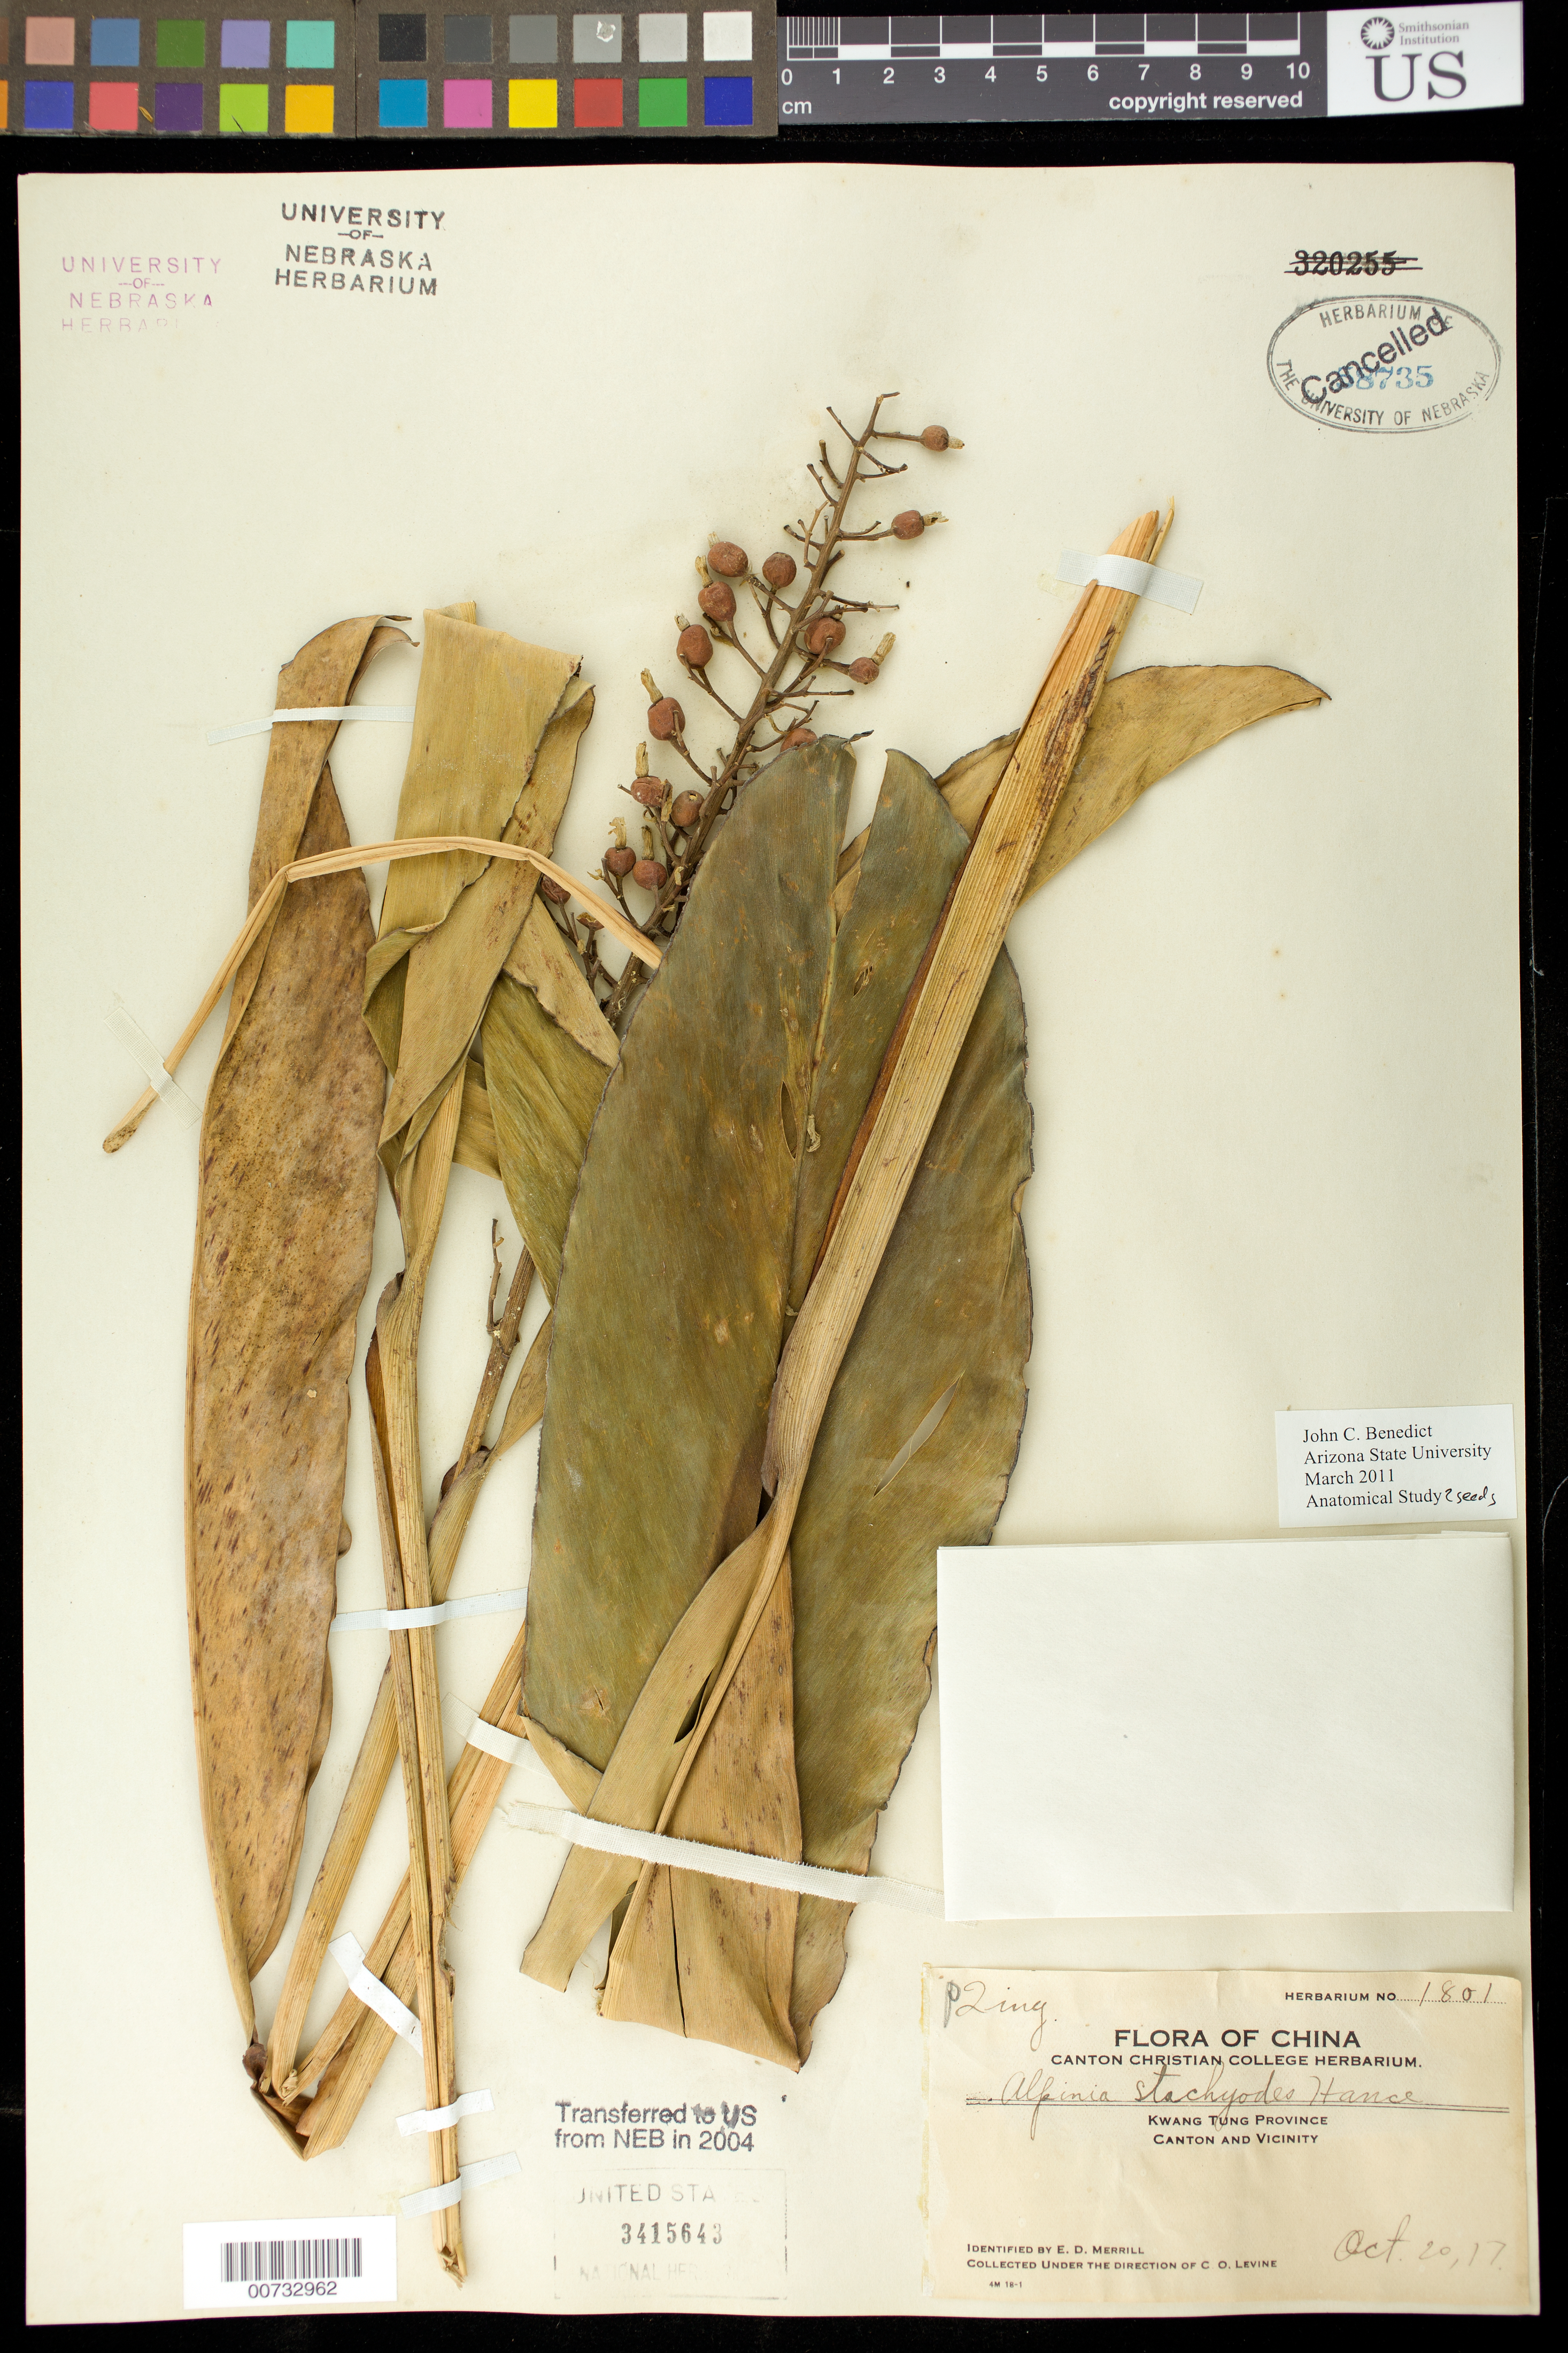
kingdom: Plantae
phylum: Tracheophyta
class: Liliopsida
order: Zingiberales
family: Zingiberaceae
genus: Alpinia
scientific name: Alpinia stachyoides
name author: Hance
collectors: E. D. Merrill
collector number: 1801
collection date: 1917-10-20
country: China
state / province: Guangdong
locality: Canton and vicinity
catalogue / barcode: US 3415643